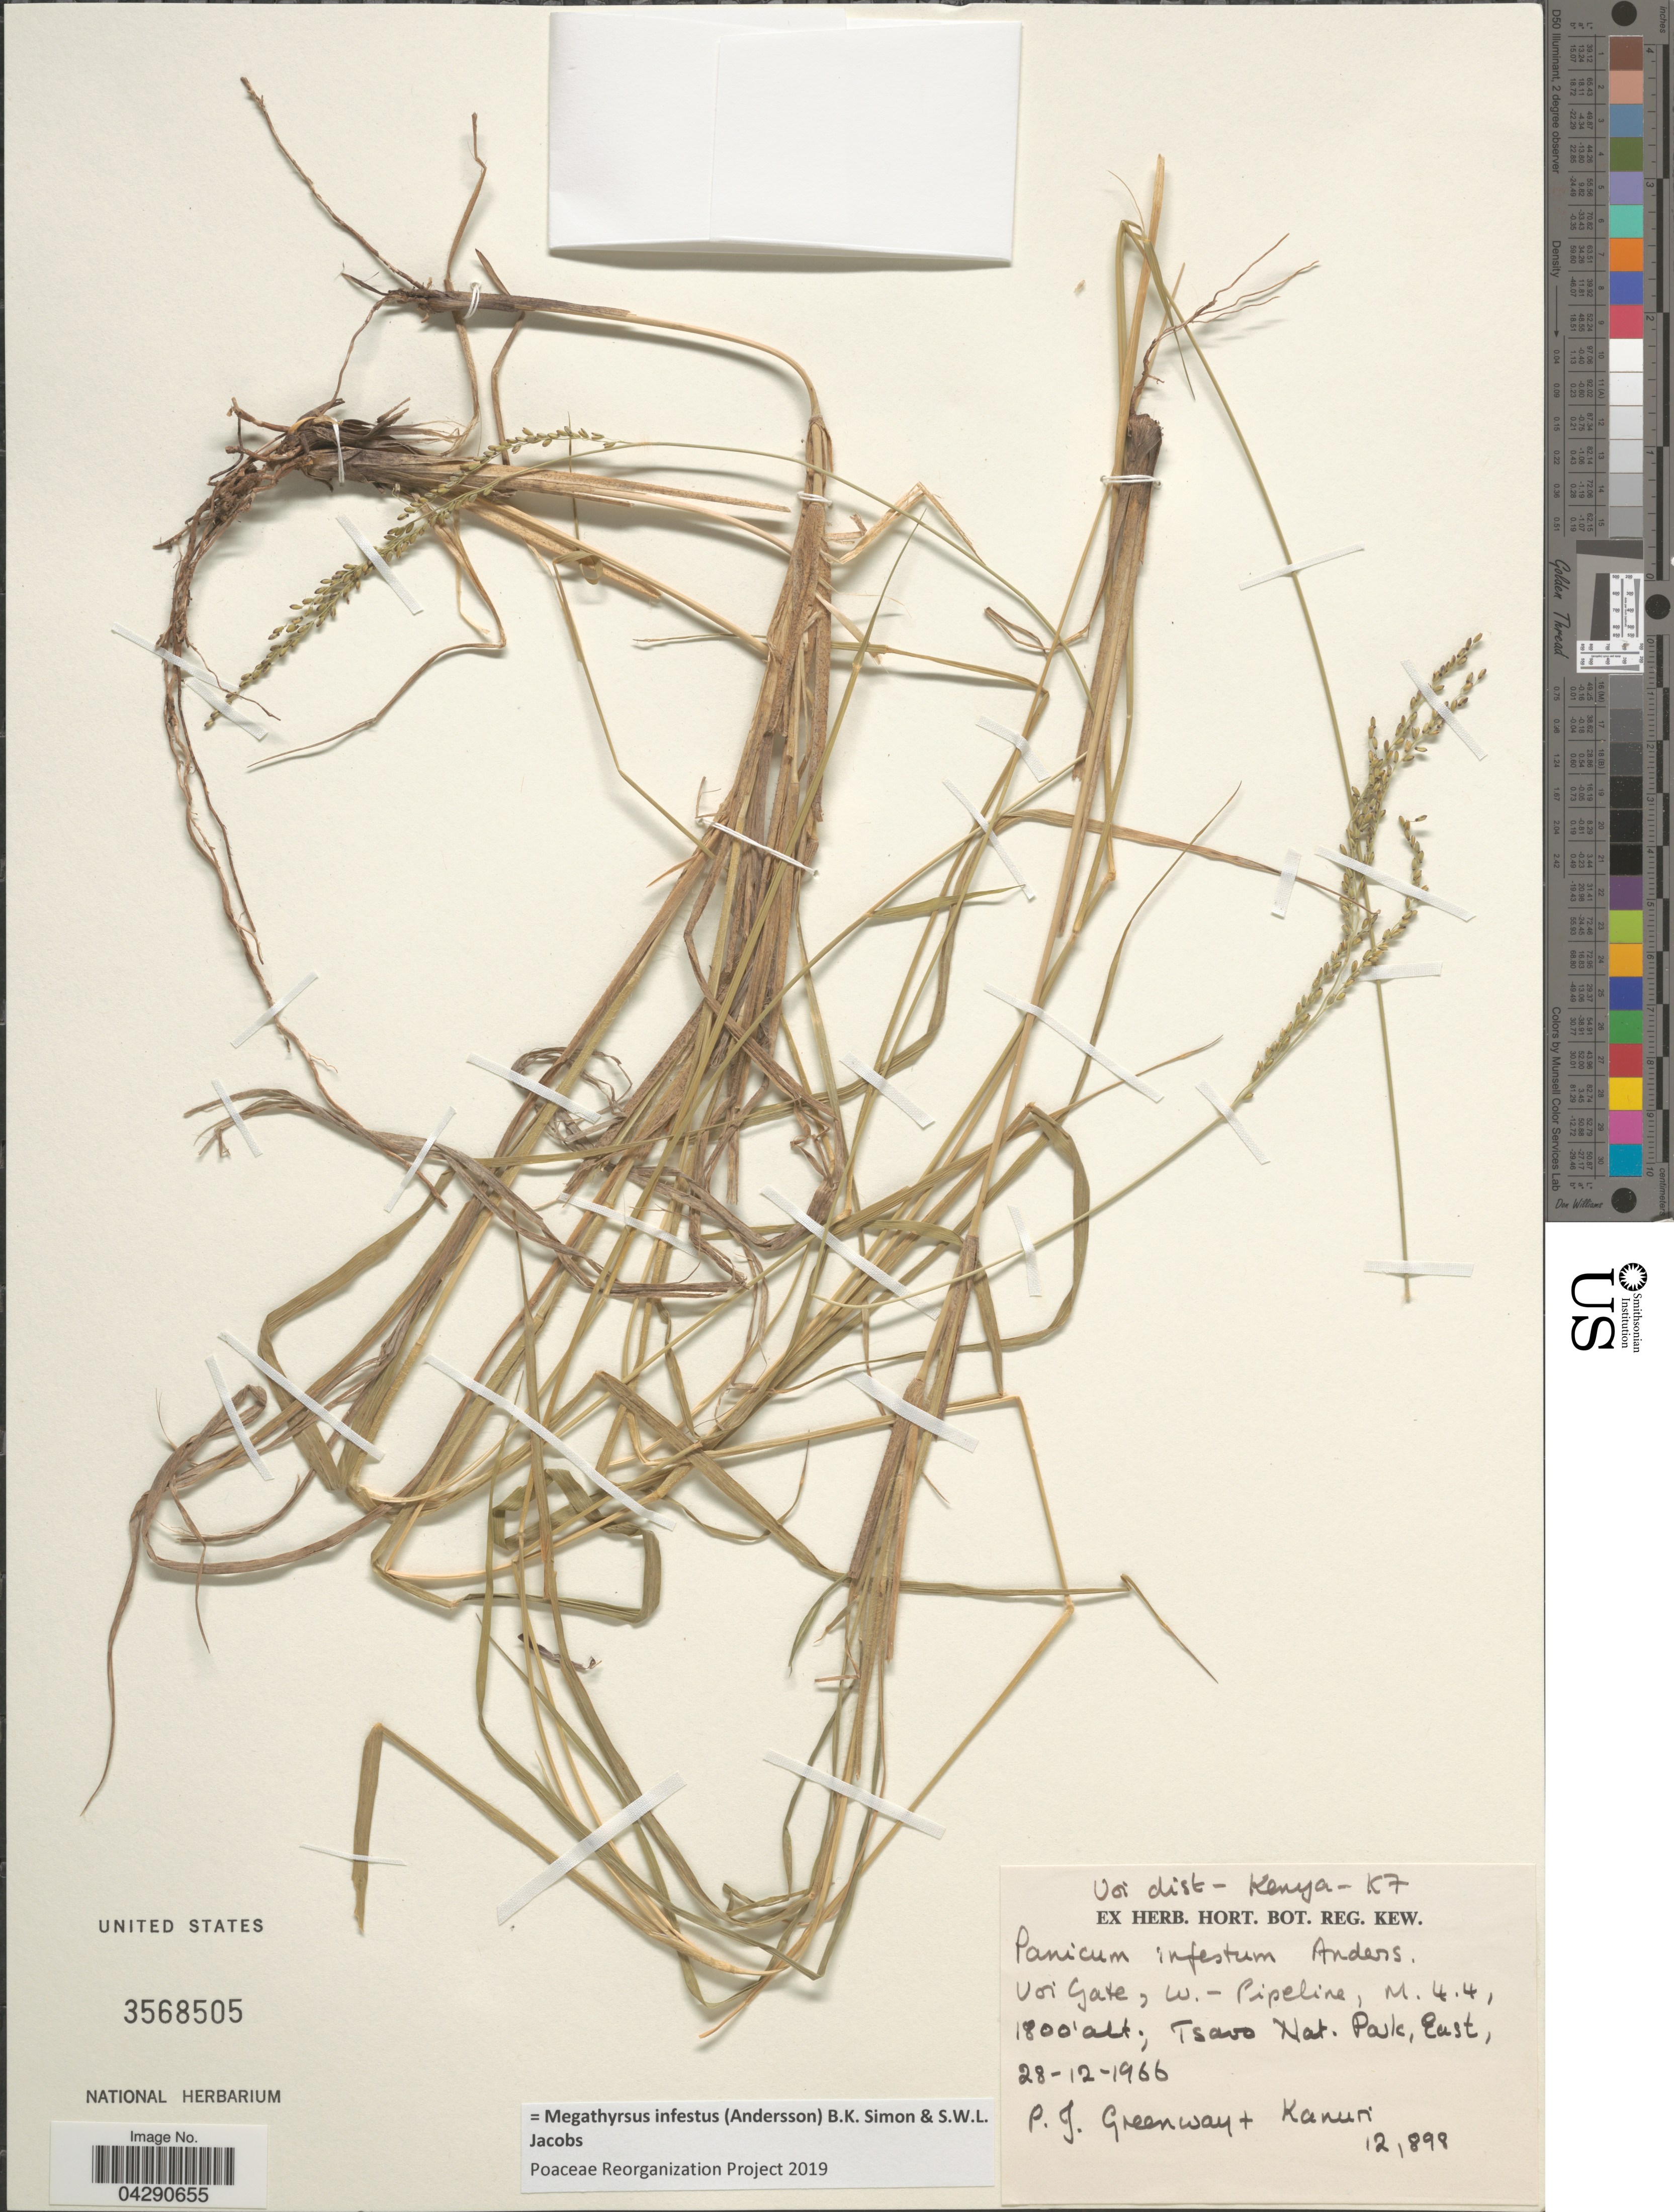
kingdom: Plantae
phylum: Tracheophyta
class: Liliopsida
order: Poales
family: Poaceae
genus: Megathyrsus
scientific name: Megathyrsus infestus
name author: (Peters) B.K. Simon & S.W.L. Jacobs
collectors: P. J. Greenway & -. Kanuri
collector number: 12898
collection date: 1966-12-28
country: Kenya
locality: Voi dist- K7. Voi Gate, W.- Pipeline, M.4.4; Tsavo Nat. Park, East.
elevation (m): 549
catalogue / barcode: US 3568505